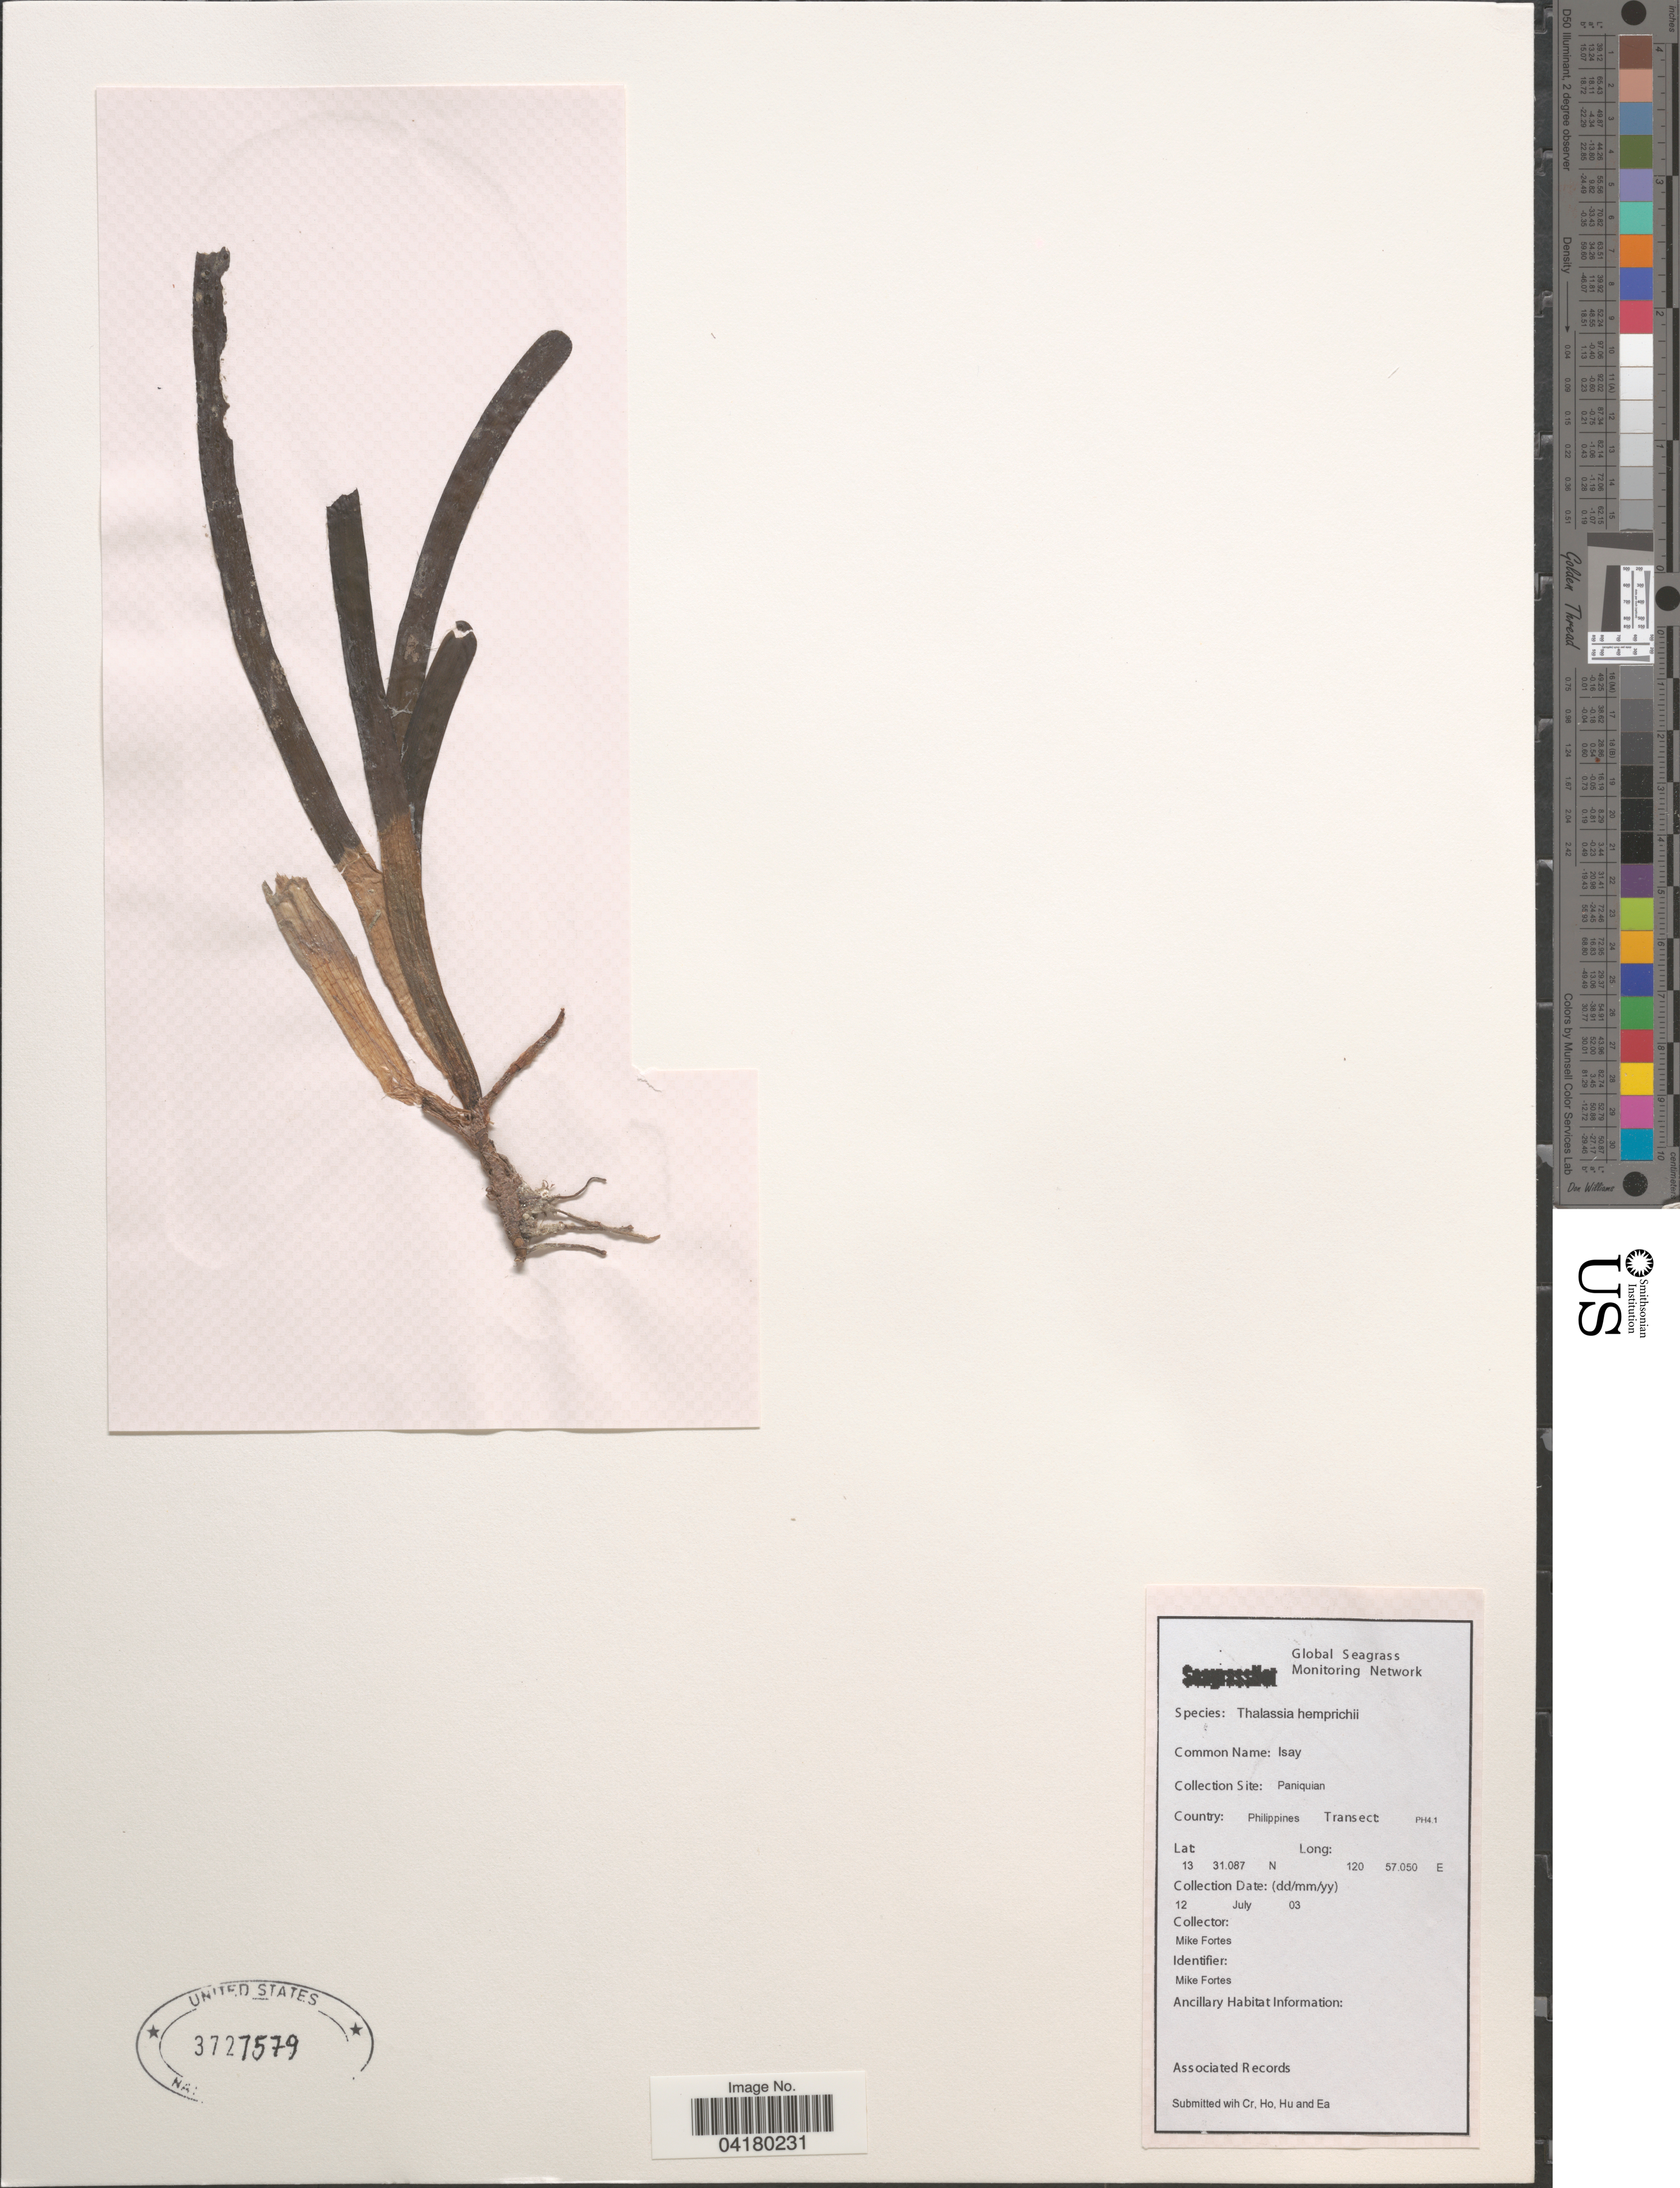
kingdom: Plantae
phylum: Tracheophyta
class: Liliopsida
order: Alismatales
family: Hydrocharitaceae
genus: Thalassia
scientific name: Thalassia hemprichii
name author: Asch.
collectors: M. Fortes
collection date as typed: Transcribed d/m/y: 12/7/3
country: Philippines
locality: Paniquian. Transect: PH4.1.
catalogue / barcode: US 3727579